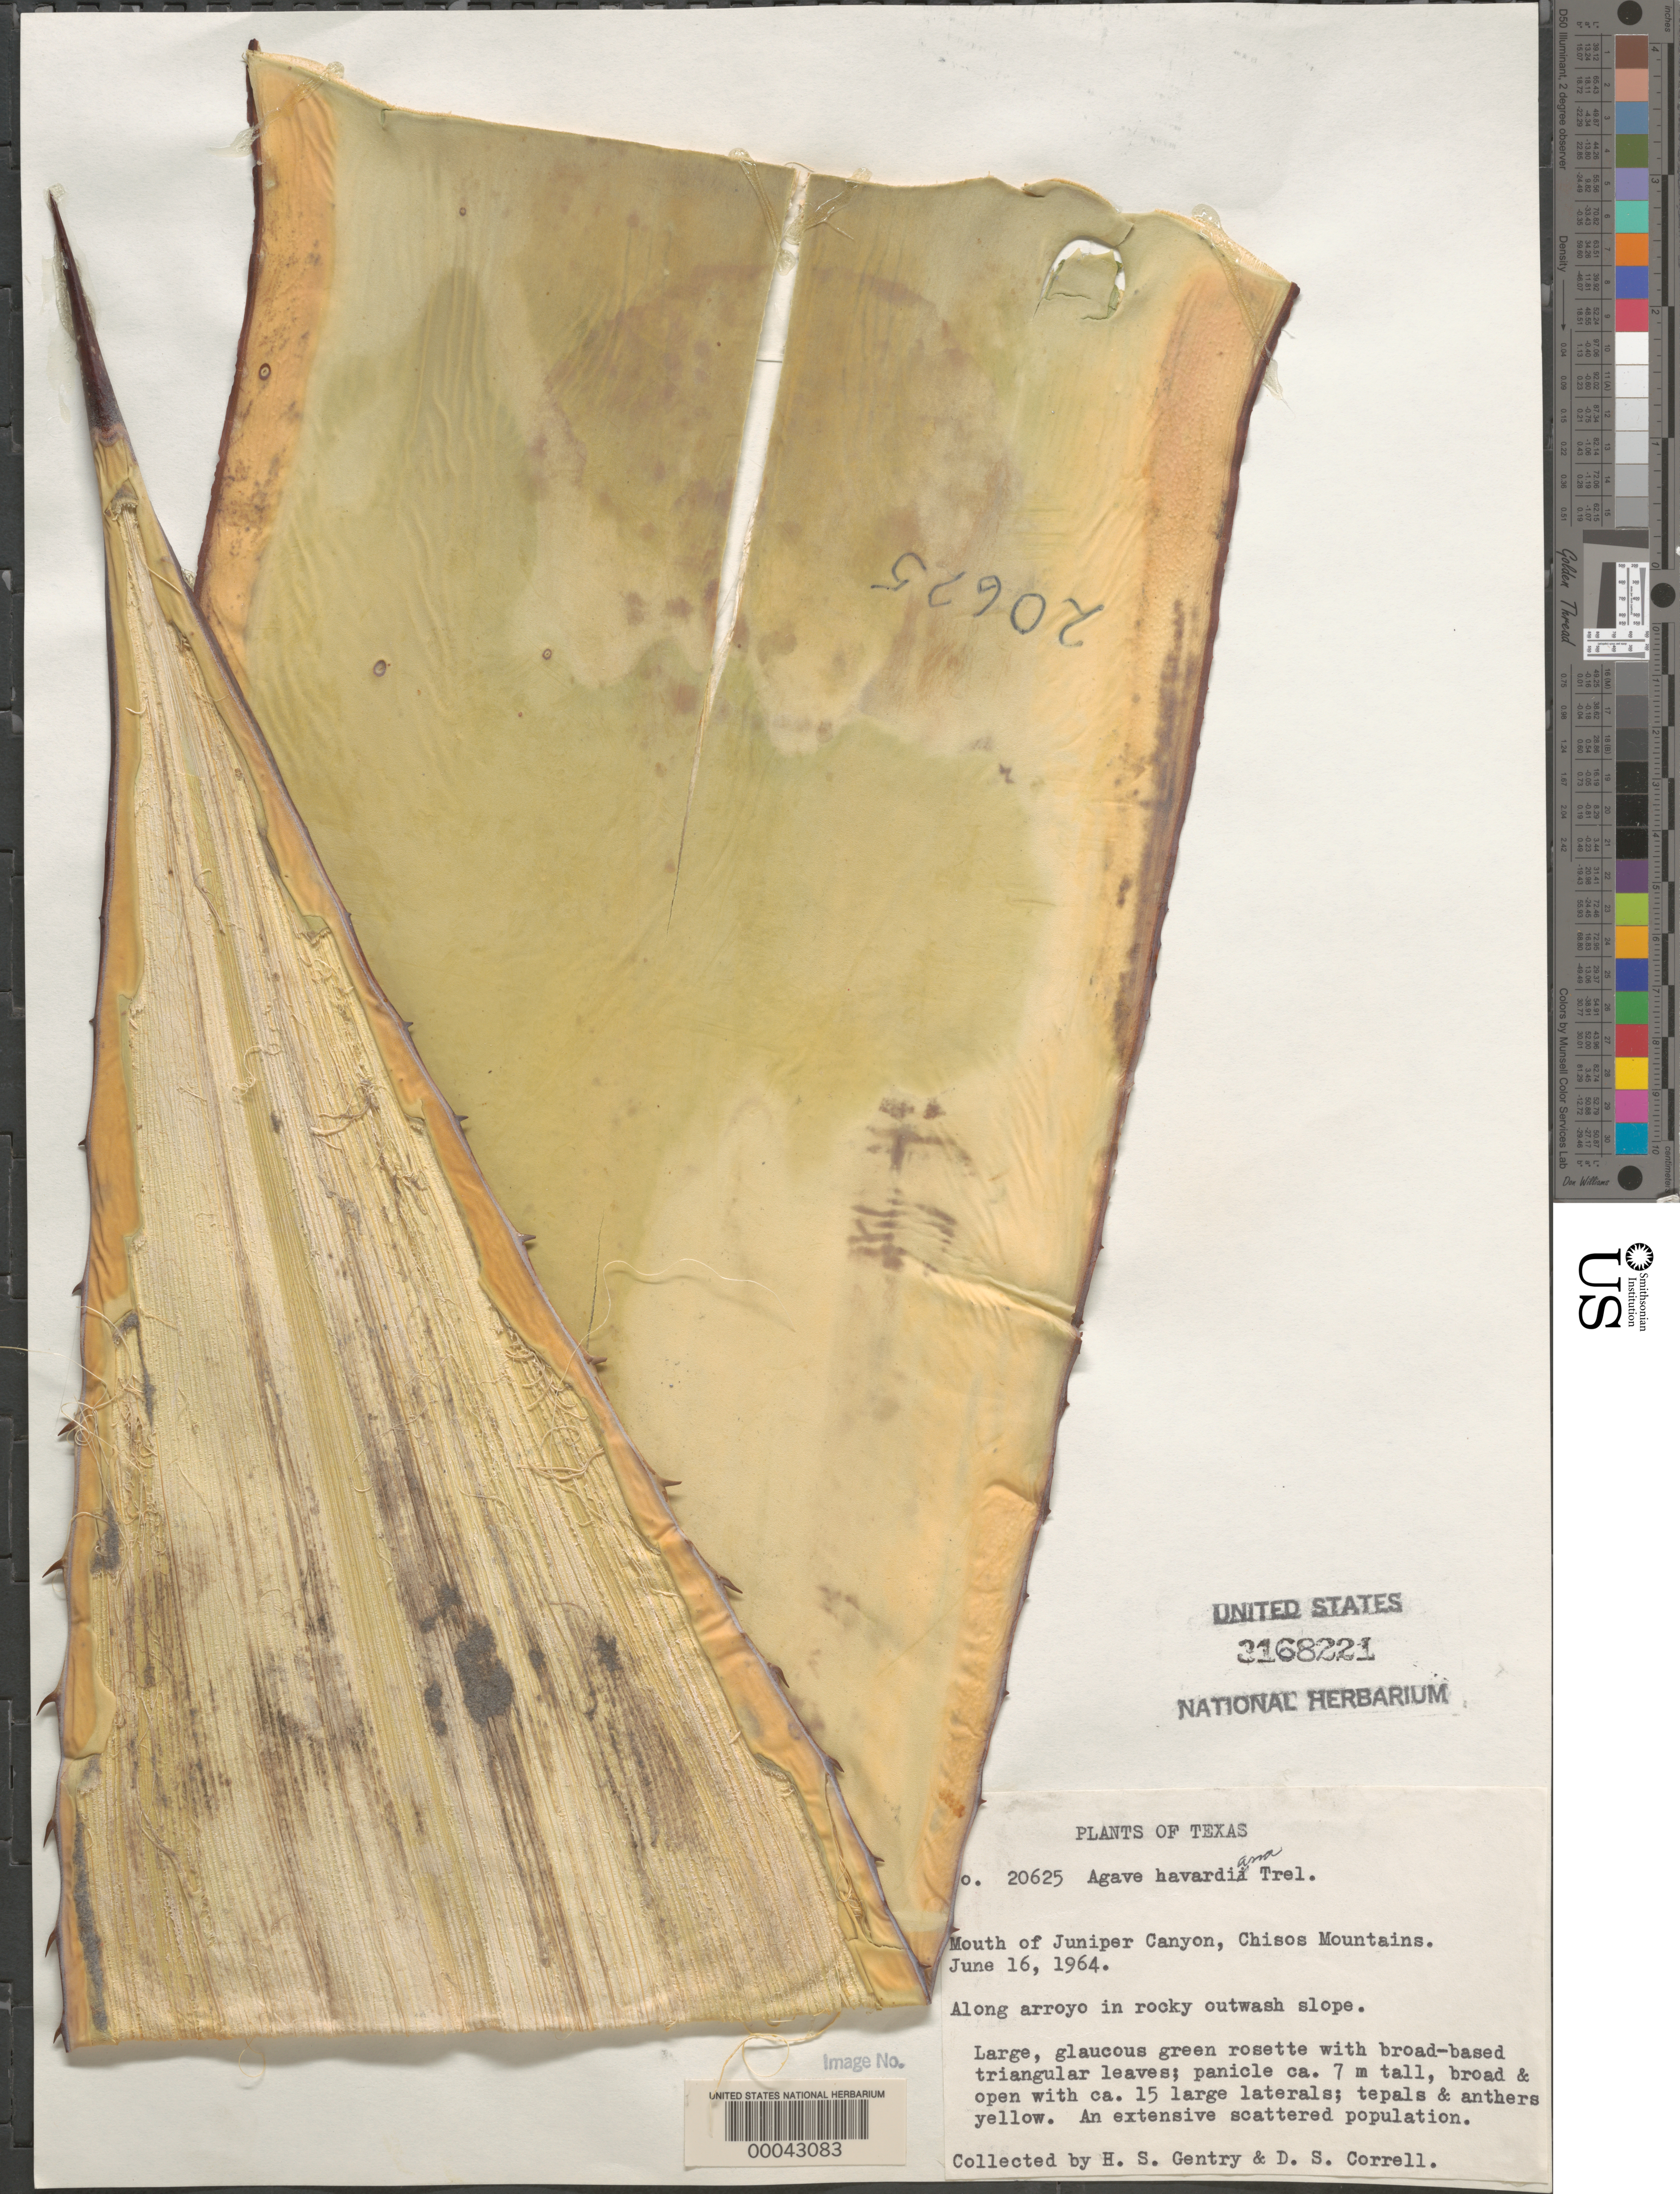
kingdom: Plantae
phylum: Tracheophyta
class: Liliopsida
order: Asparagales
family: Asparagaceae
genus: Agave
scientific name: Agave havardiana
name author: Trel.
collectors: H. S. Gentry & D. S. Correll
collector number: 20625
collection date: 1964-06-16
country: United States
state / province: Texas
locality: Mouth of Juniper Canyon, Chisos Mountains. Along arroyo in rocky outwash slope.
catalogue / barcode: US 3168221